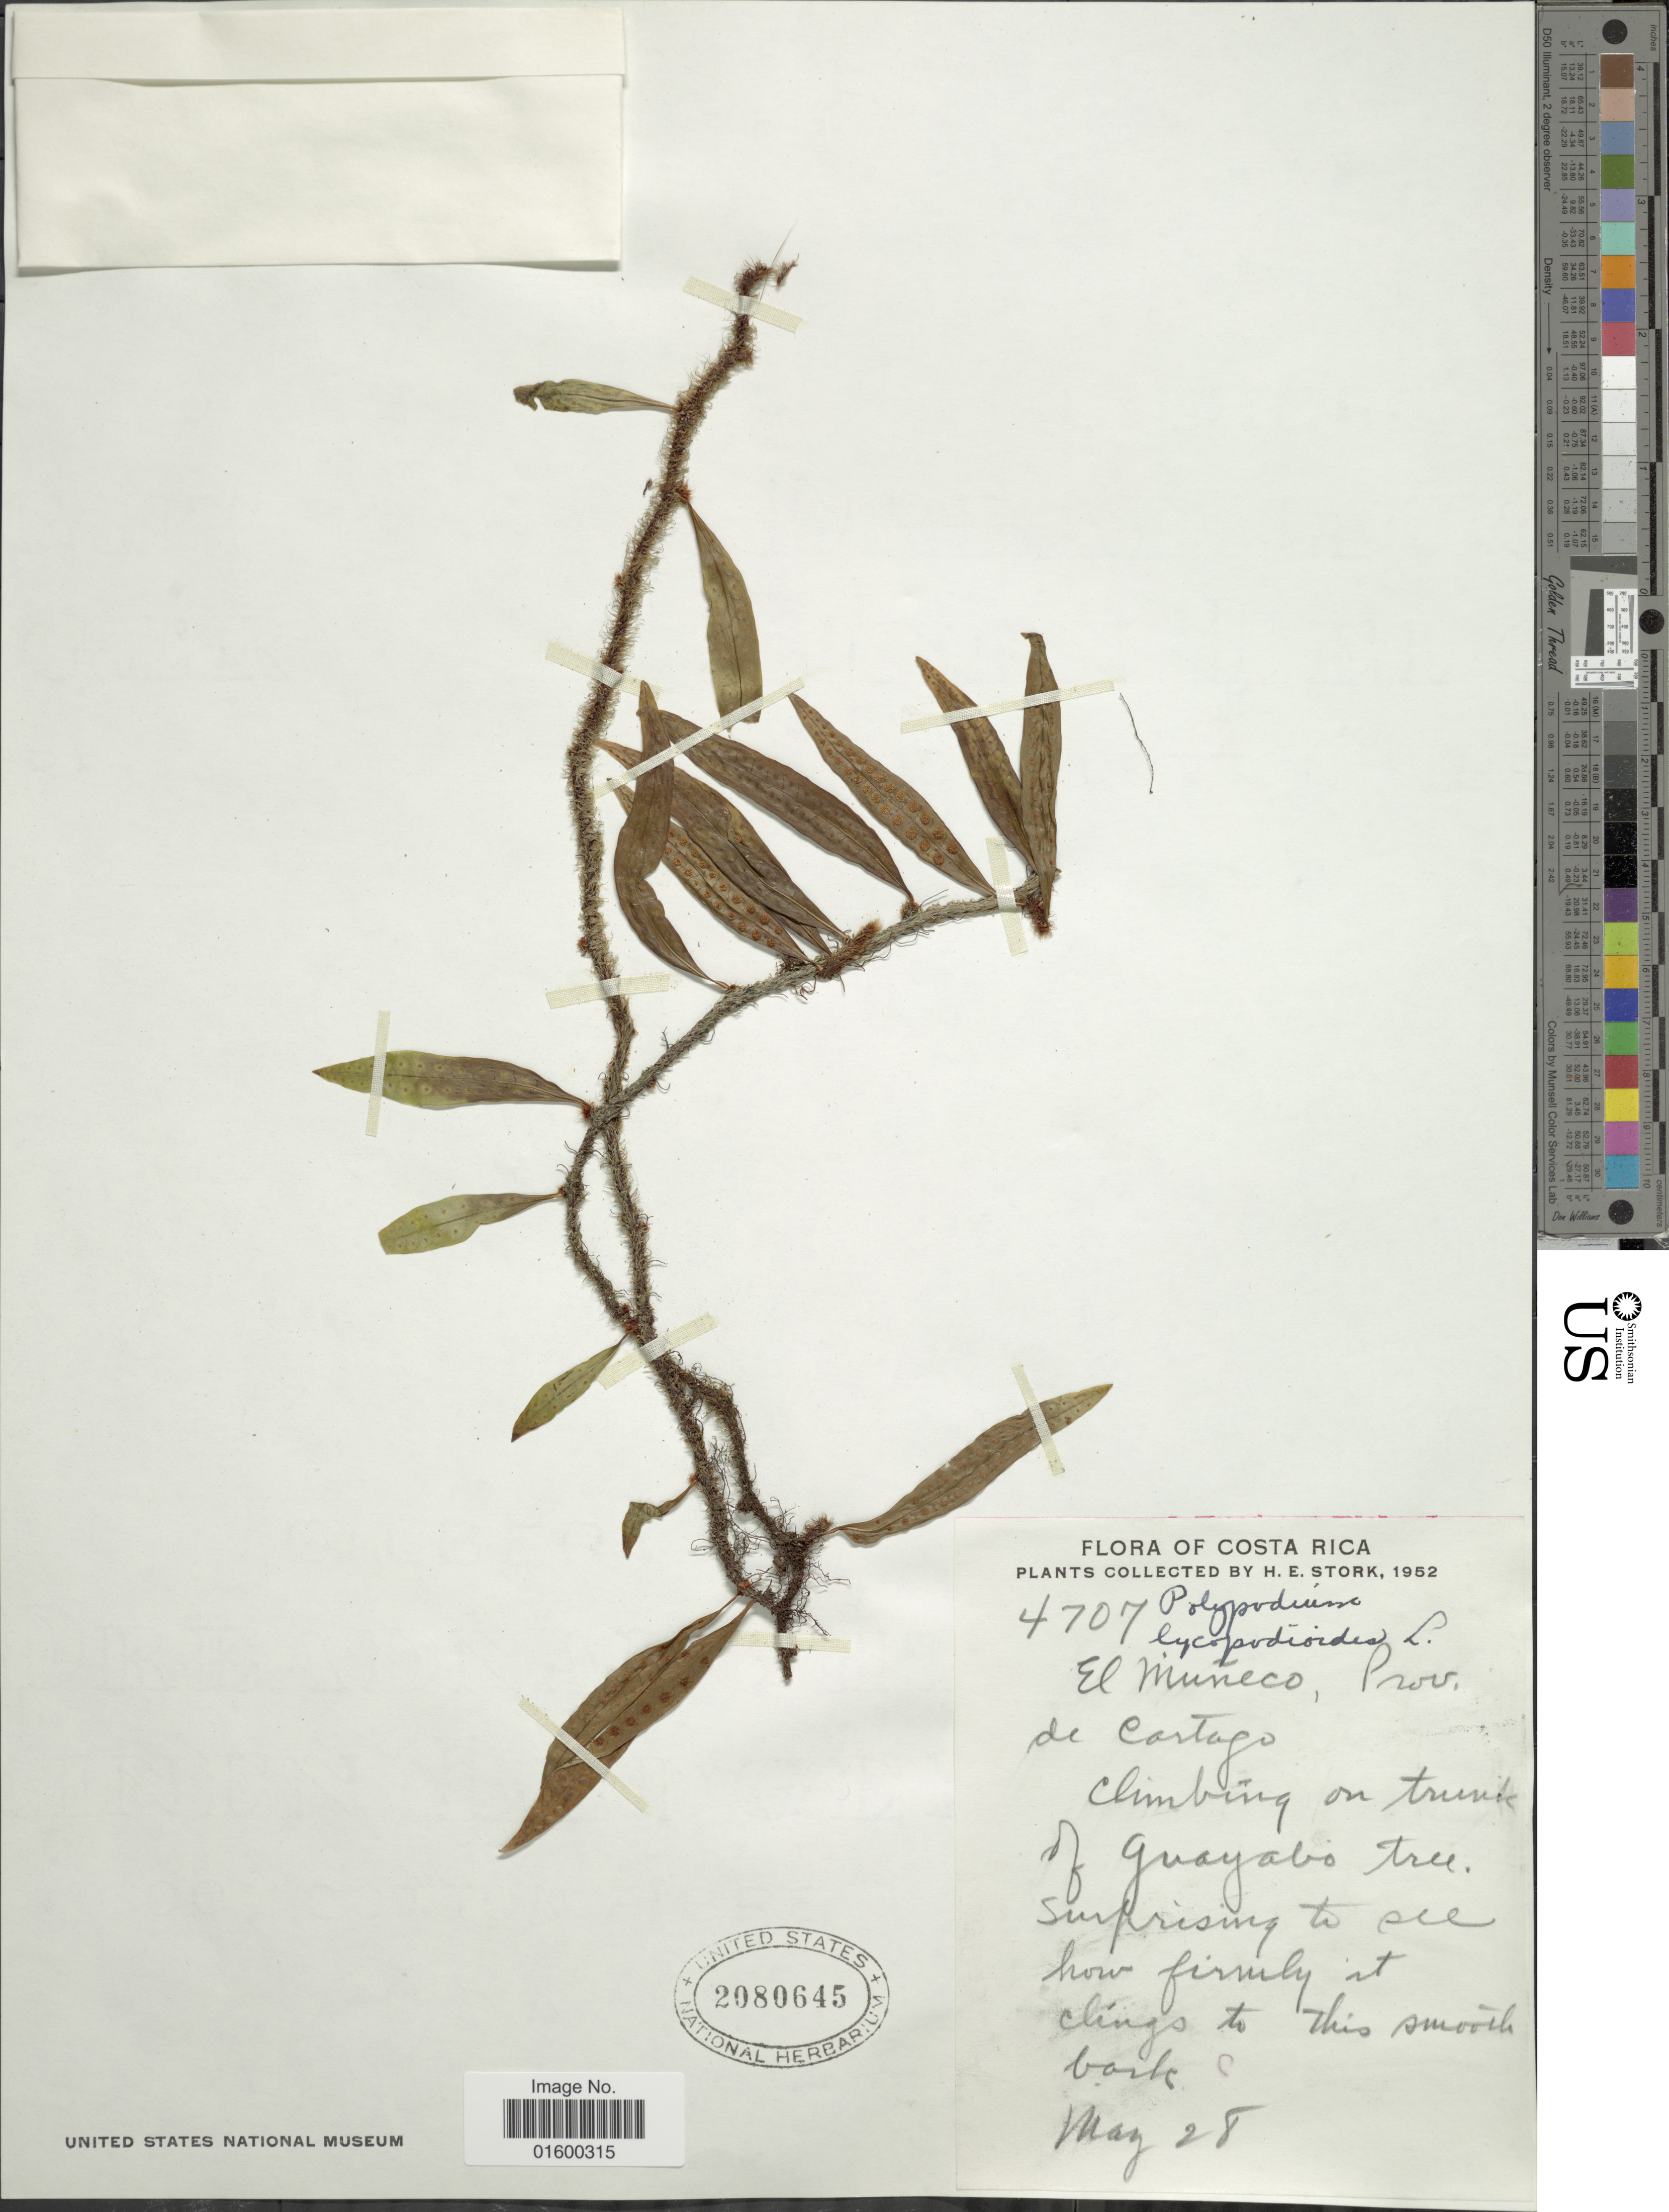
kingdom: Plantae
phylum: Tracheophyta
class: Polypodiopsida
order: Polypodiales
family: Polypodiaceae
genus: Microgramma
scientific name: Microgramma lycopodioides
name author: (L.) Copel.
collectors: H. E. Stork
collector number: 4707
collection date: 1952-05-28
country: Costa Rica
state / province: Cartago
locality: El Muneco, Prov. de Cartago, Guayabo tree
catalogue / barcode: US 2080645